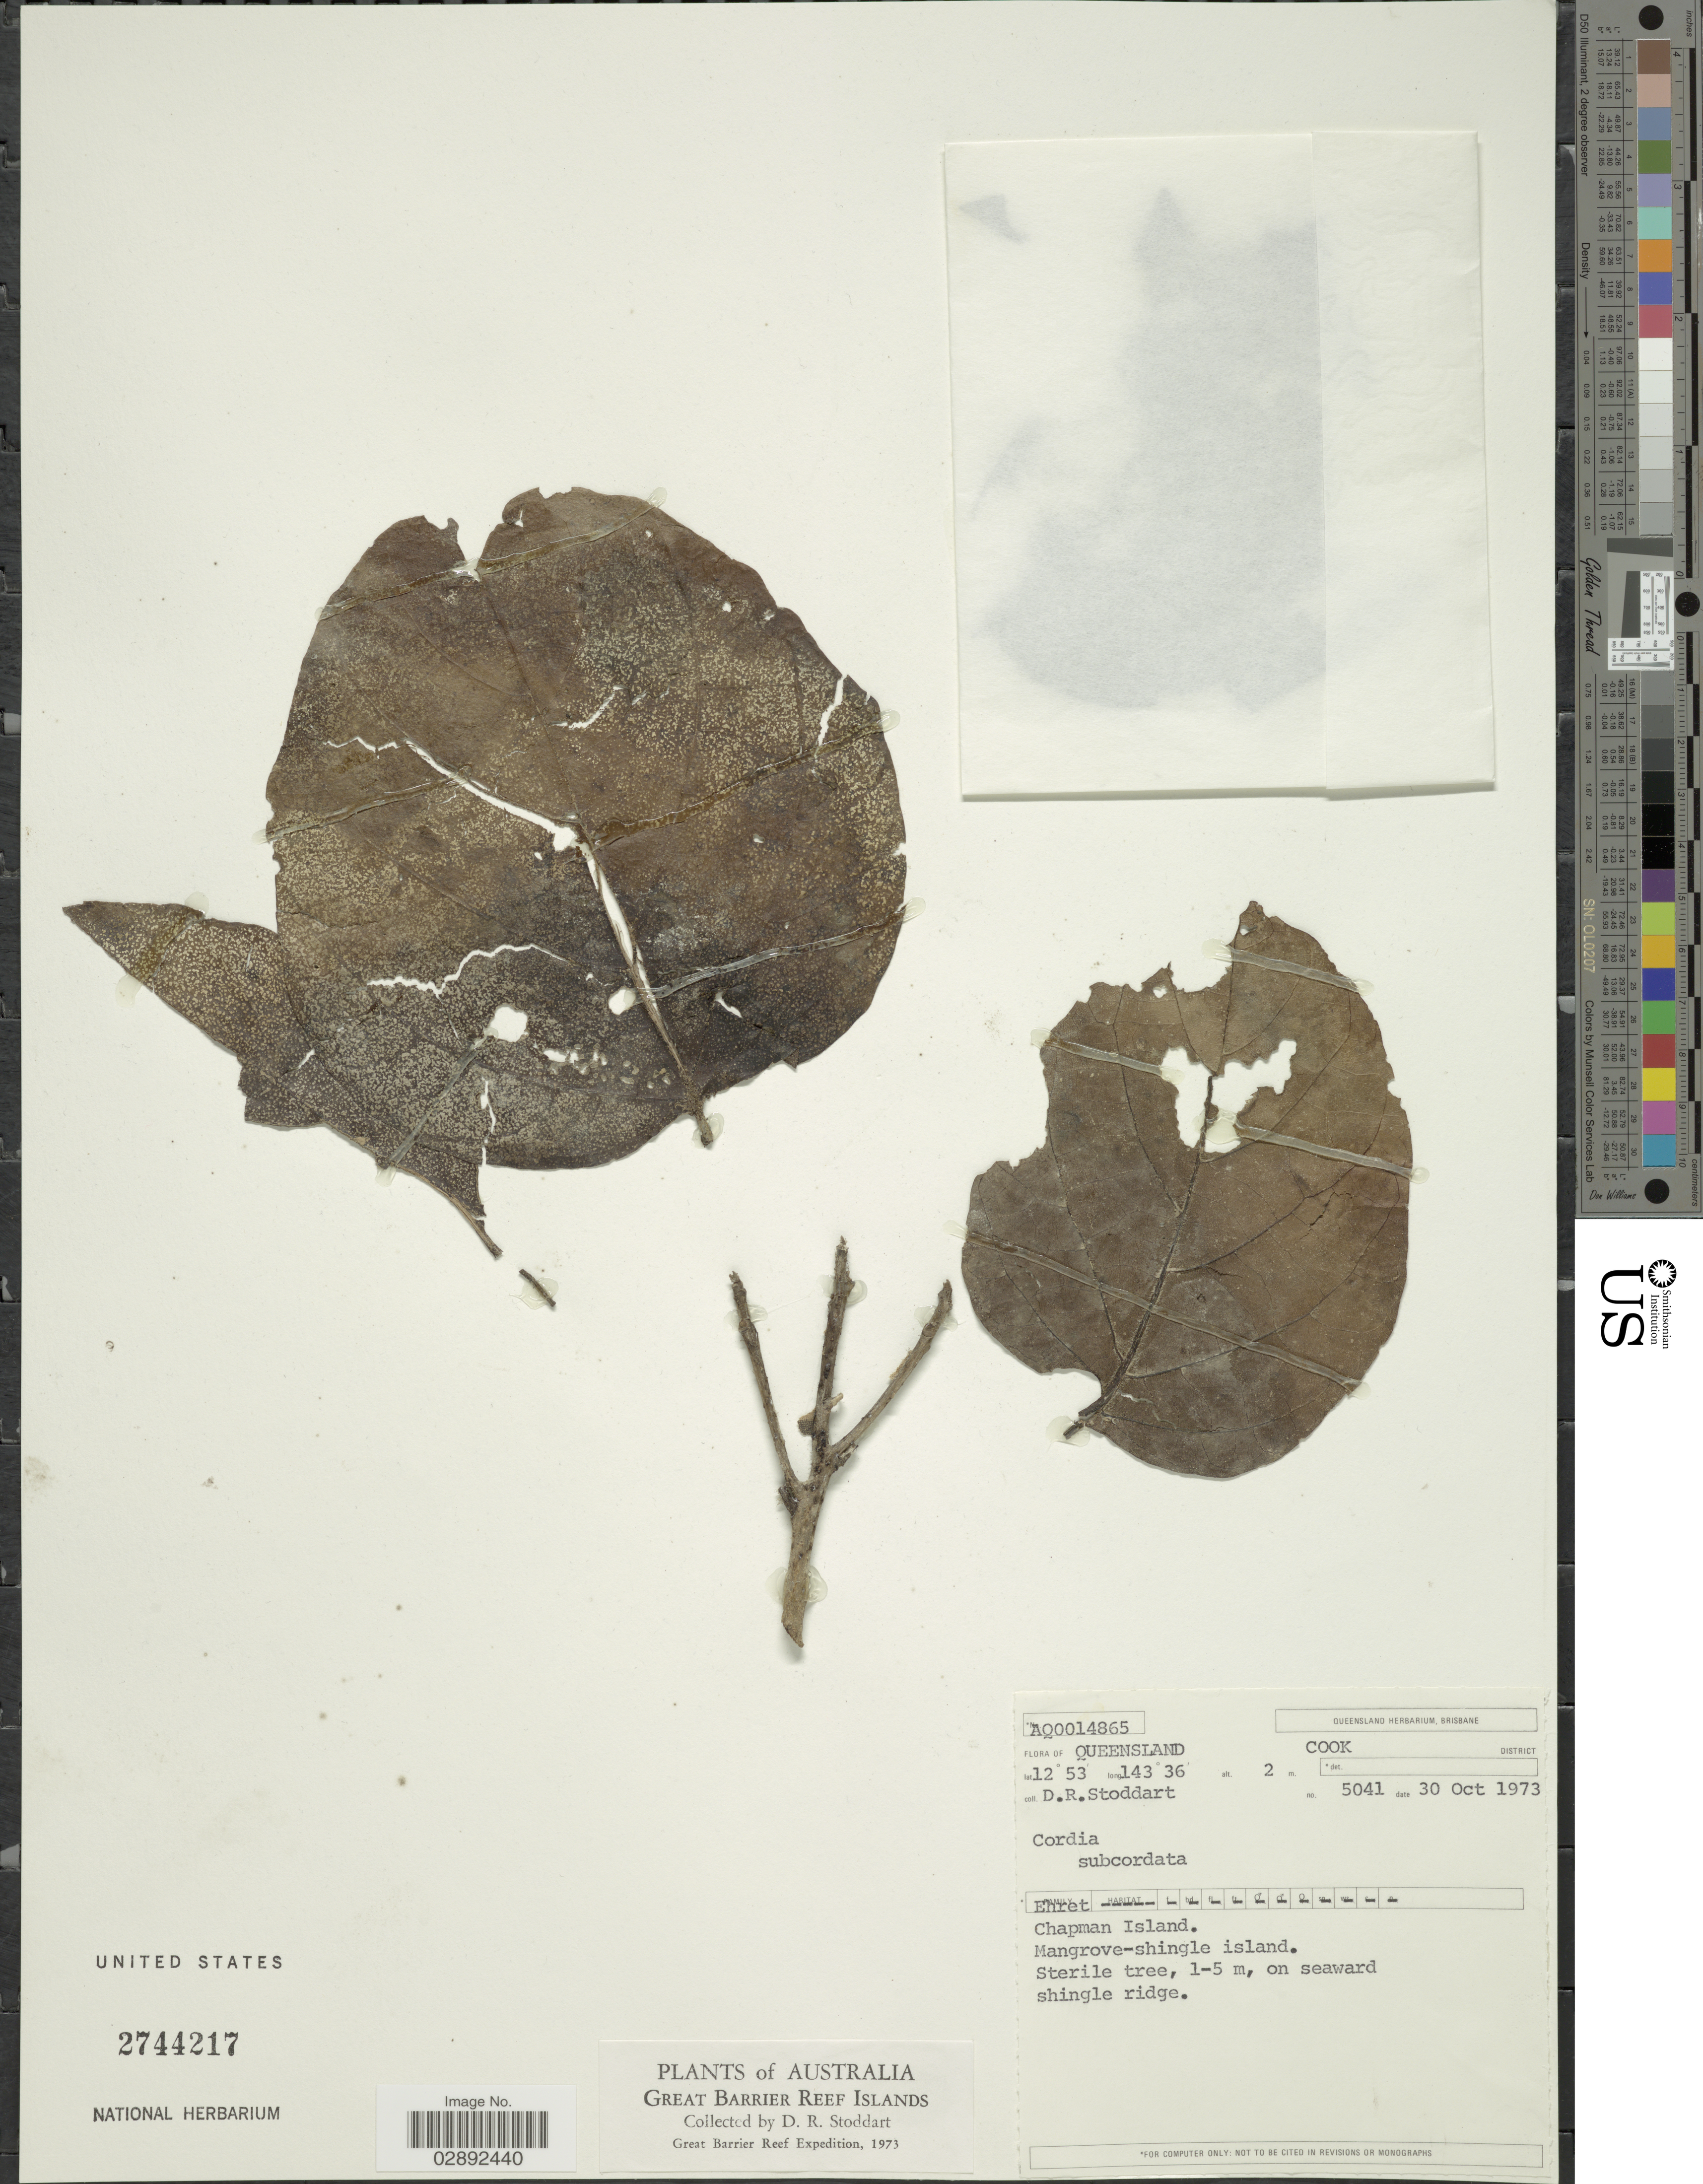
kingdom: Plantae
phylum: Tracheophyta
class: Magnoliopsida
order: Boraginales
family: Cordiaceae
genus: Cordia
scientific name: Cordia subcordata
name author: Lam.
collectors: D. R. Stoddart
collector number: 5041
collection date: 1973-10-30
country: Australia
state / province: Queensland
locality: Cook District. Chapman Island. Mangrove-shingle island.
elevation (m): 2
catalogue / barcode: US 2744217